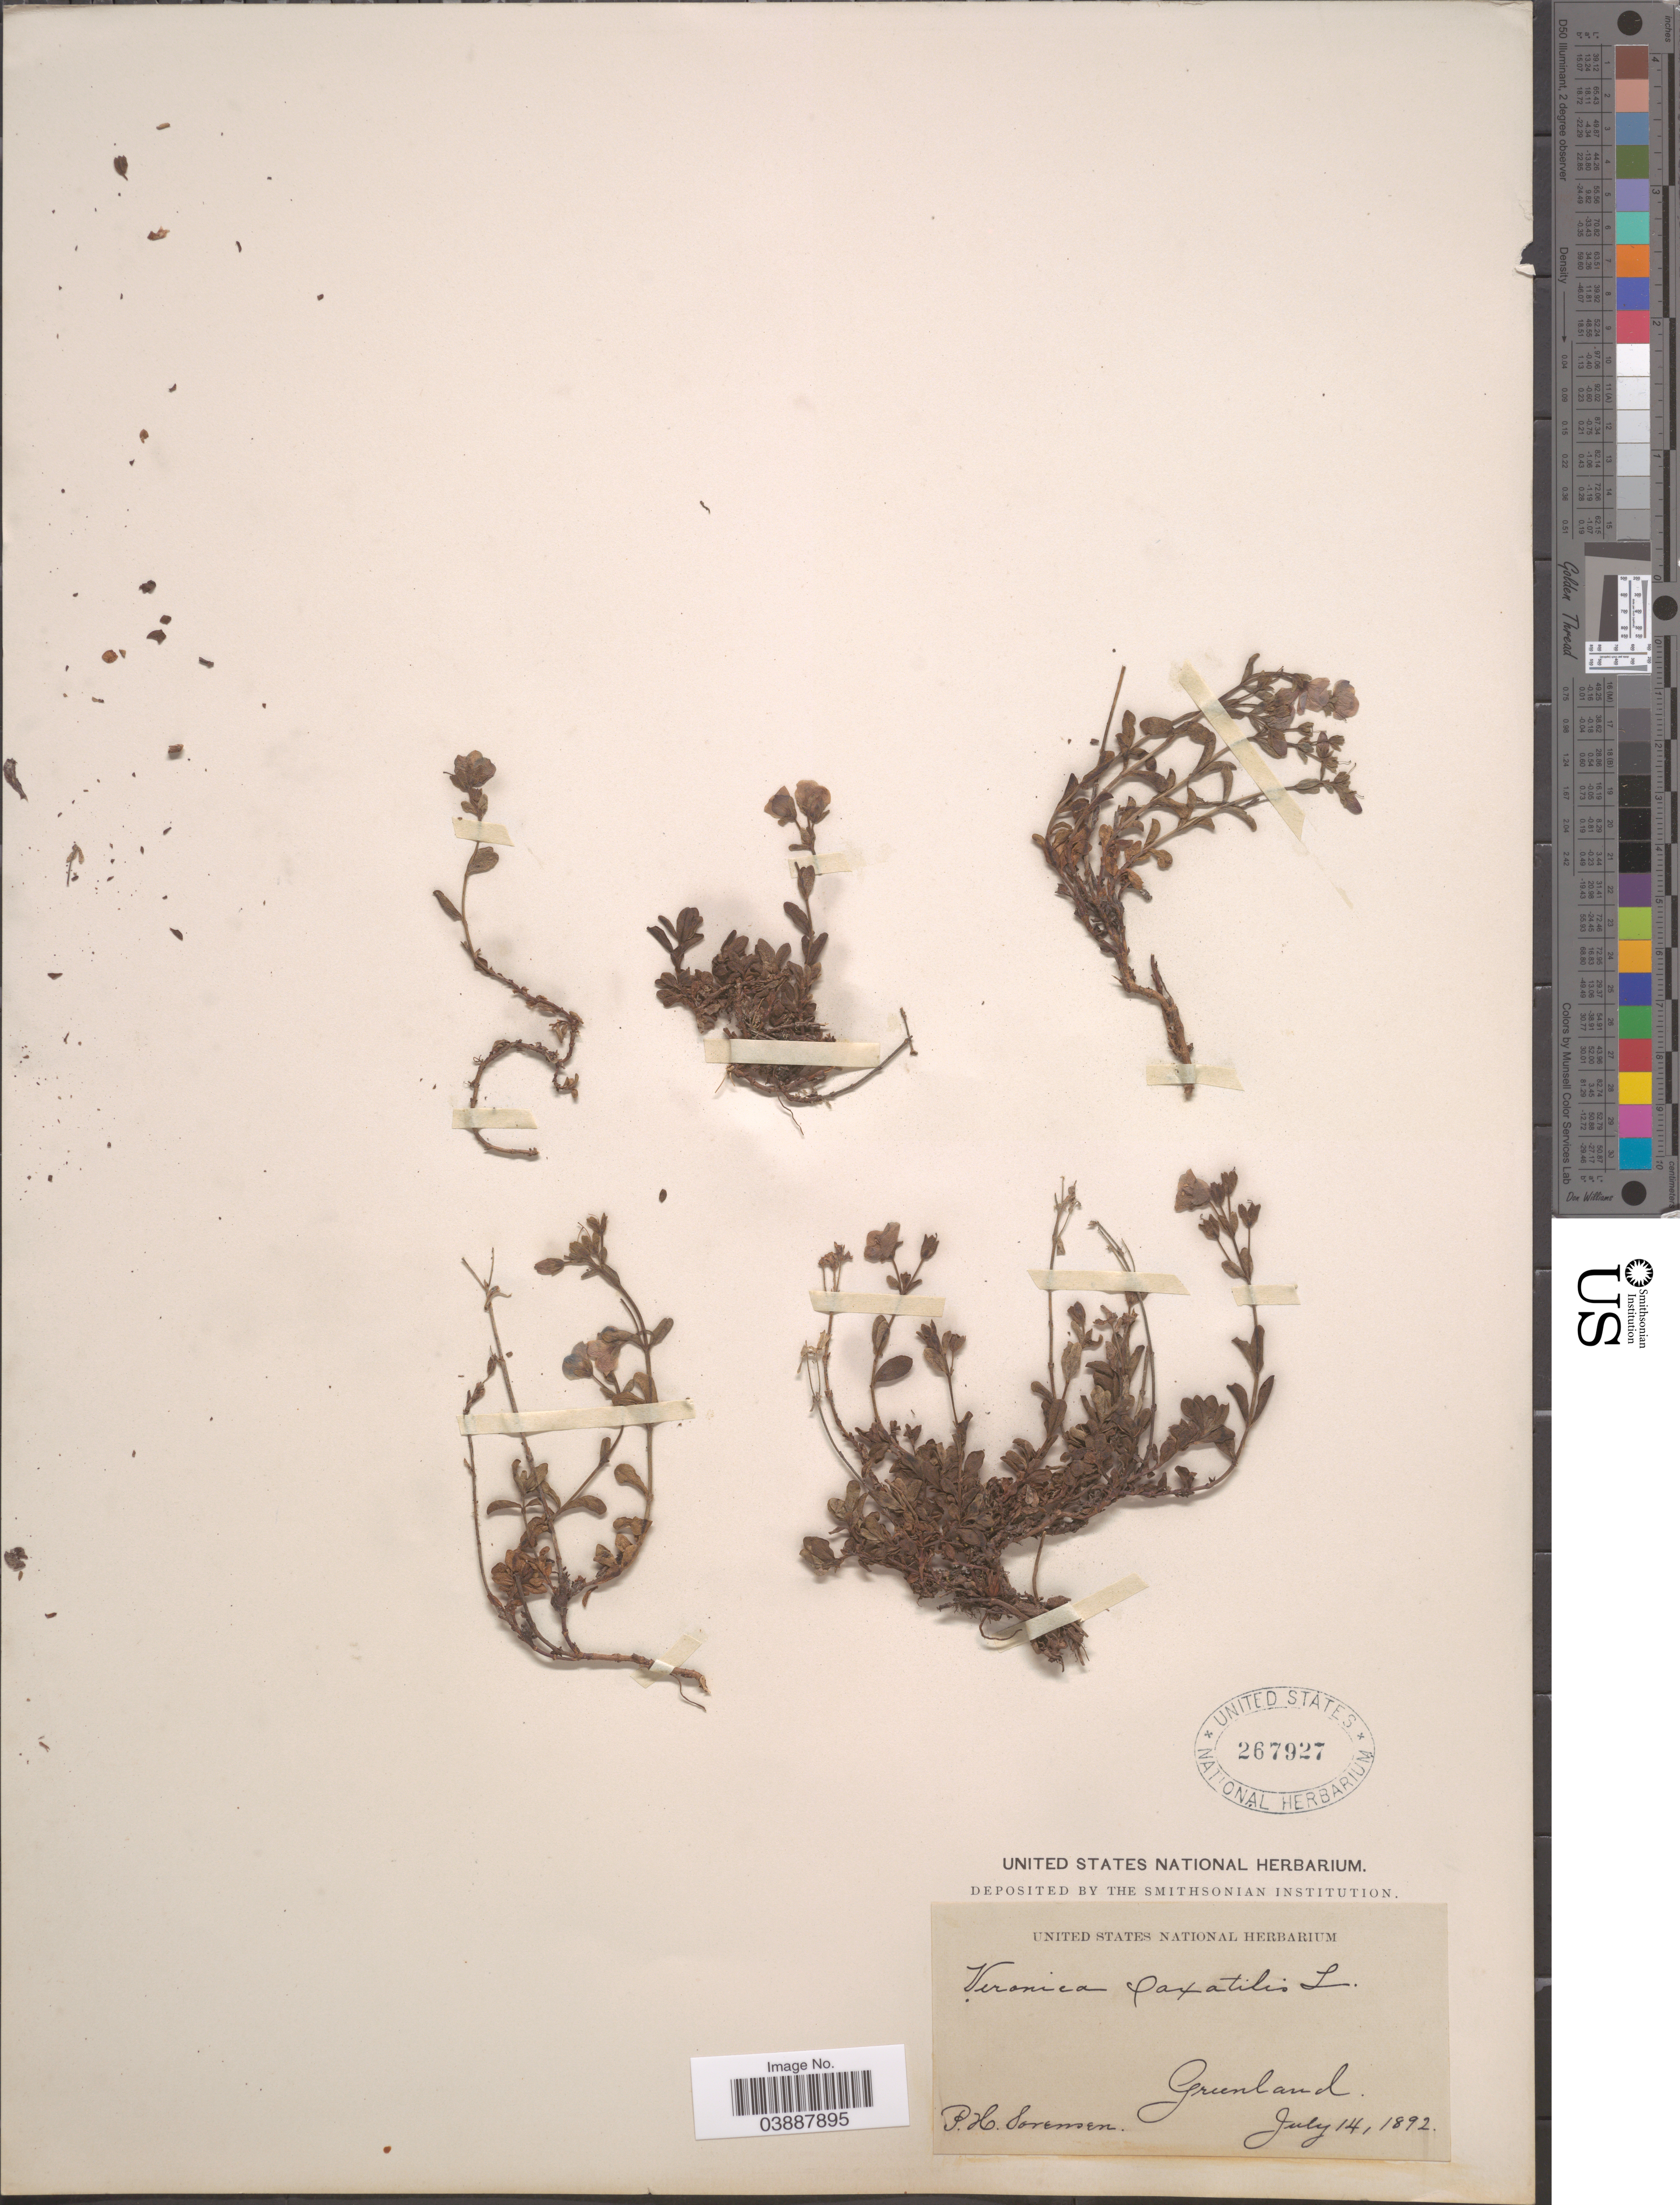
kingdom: Plantae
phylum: Tracheophyta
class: Magnoliopsida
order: Lamiales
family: Plantaginaceae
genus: Veronica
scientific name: Veronica saxatilis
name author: Scop.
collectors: P. Sorensen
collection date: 1892-07-14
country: Greenland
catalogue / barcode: US 267927